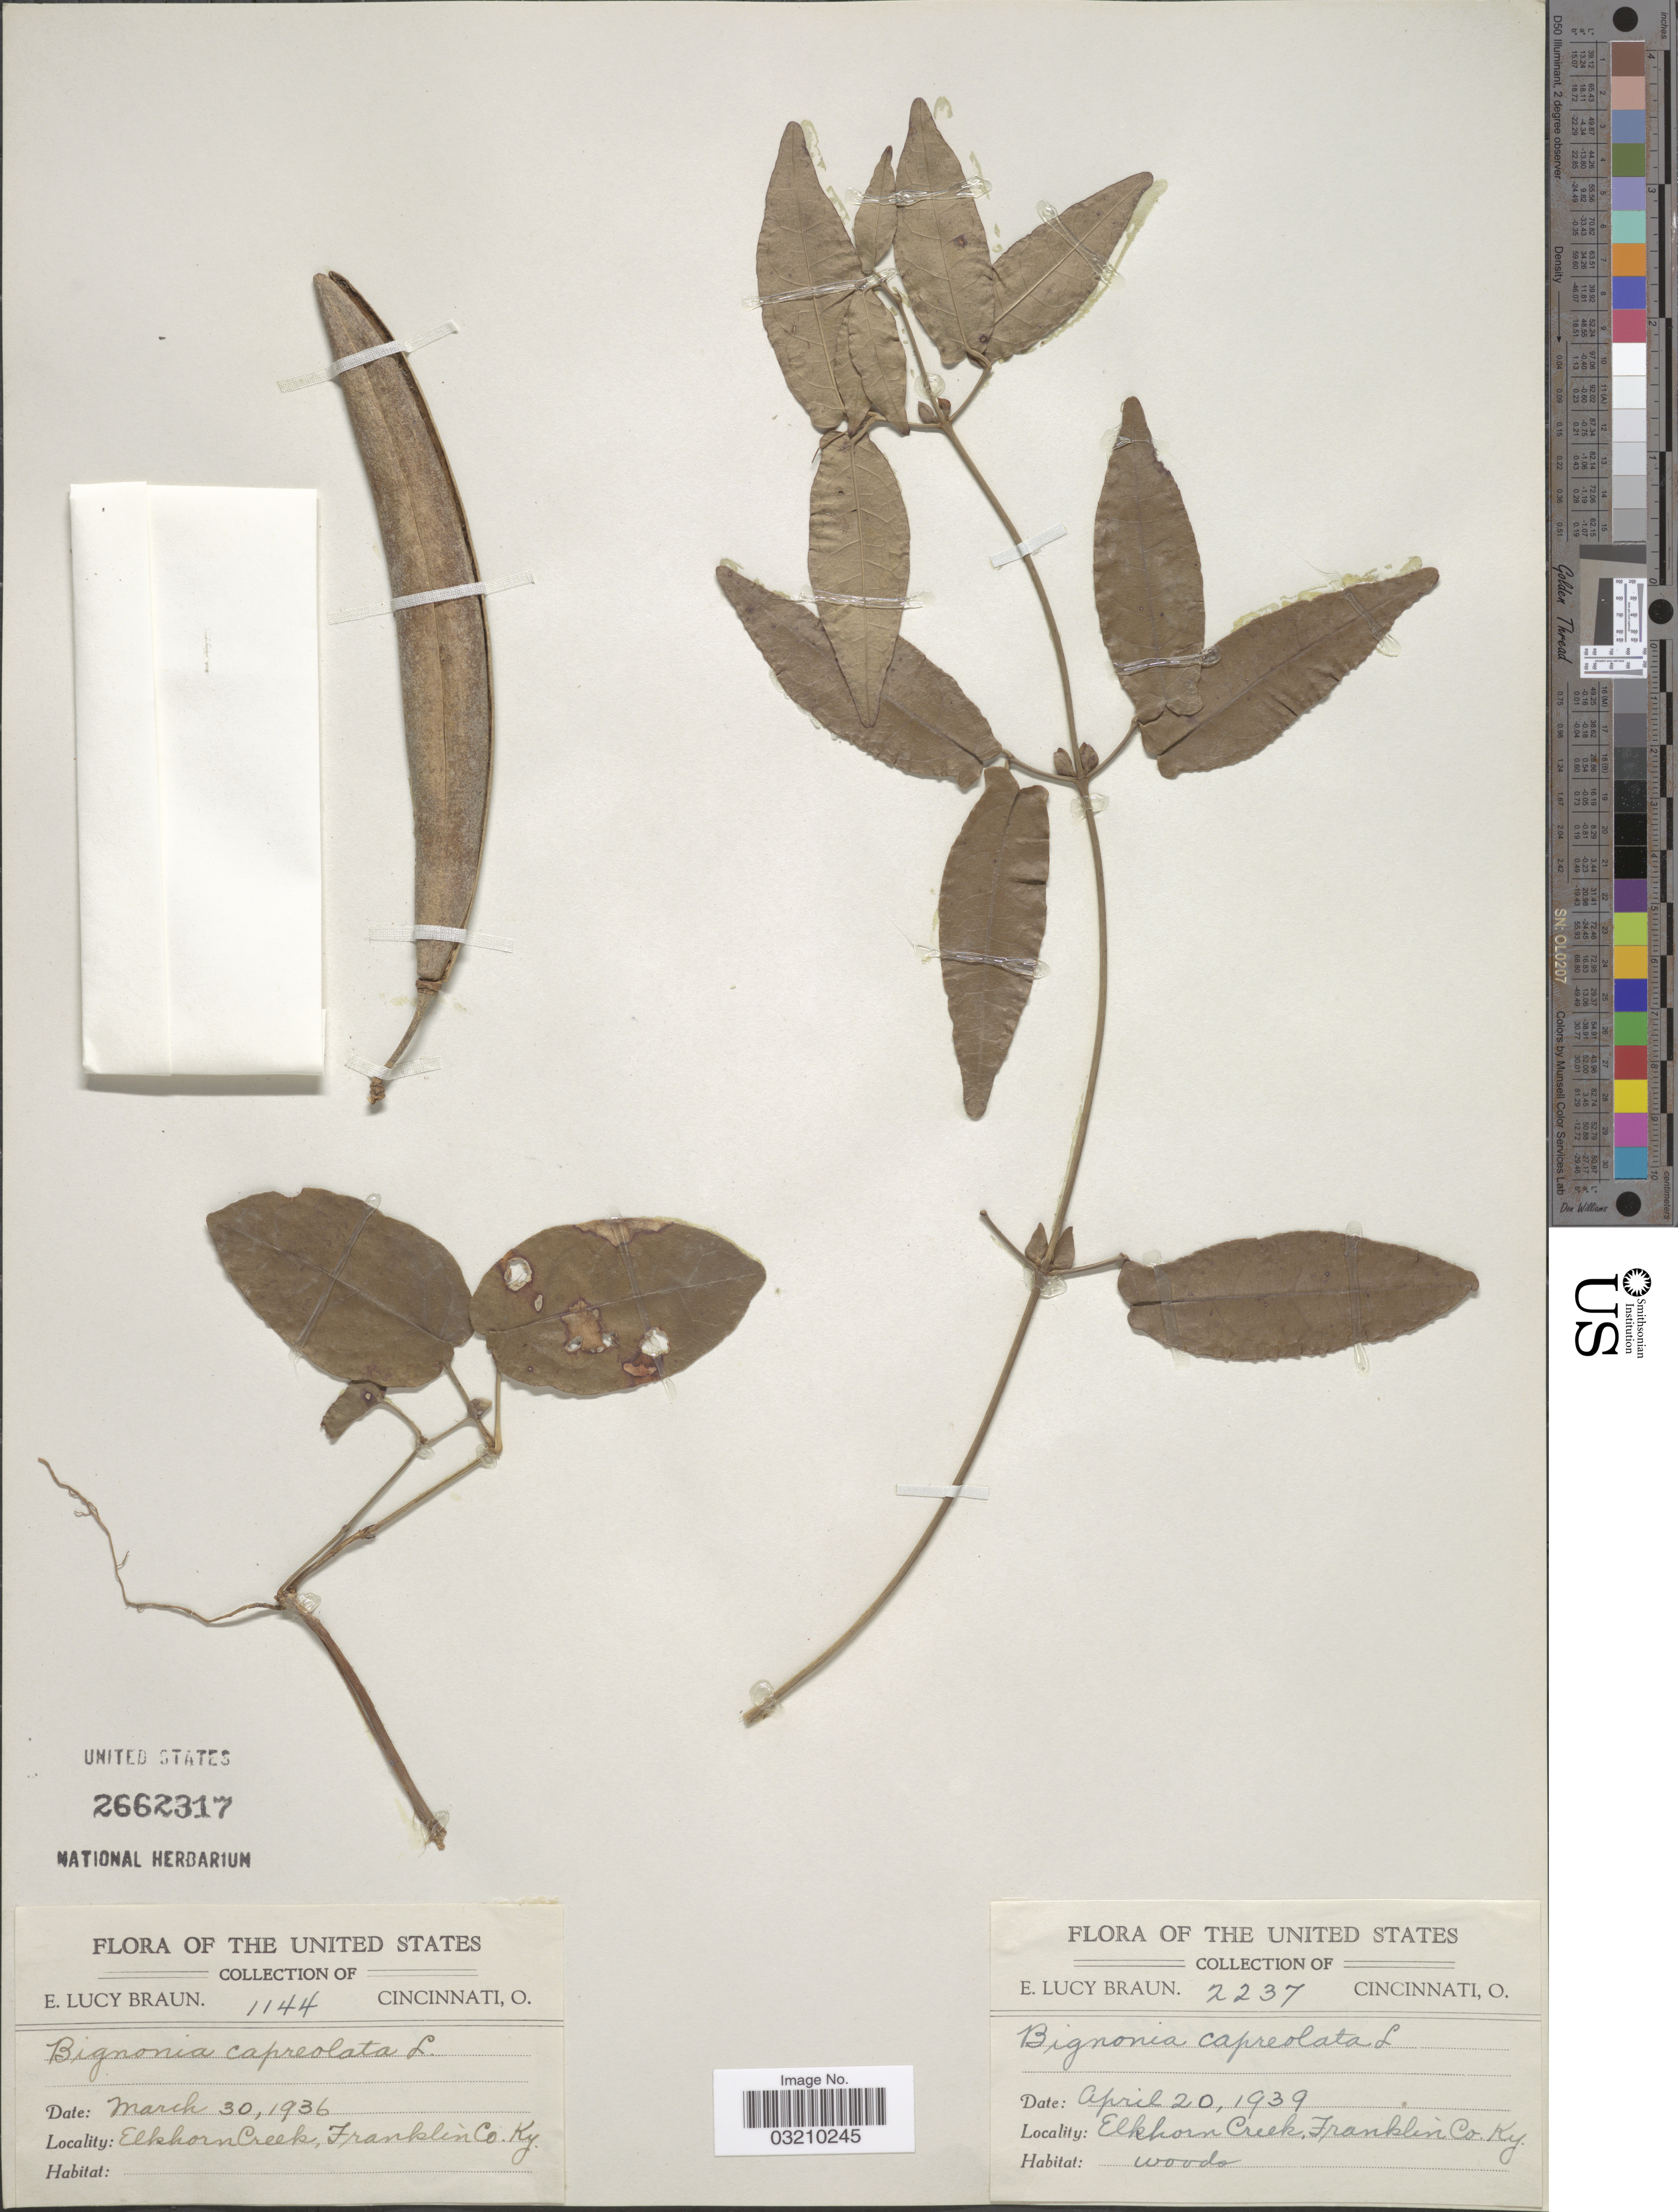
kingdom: Plantae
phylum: Tracheophyta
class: Magnoliopsida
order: Lamiales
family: Bignoniaceae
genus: Bignonia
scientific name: Bignonia capreolata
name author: L.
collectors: E. L. Braun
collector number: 1144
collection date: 1936-03-30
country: United States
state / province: Kentucky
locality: Elkhorn Creek, Franklin Co.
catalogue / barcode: US 2662317